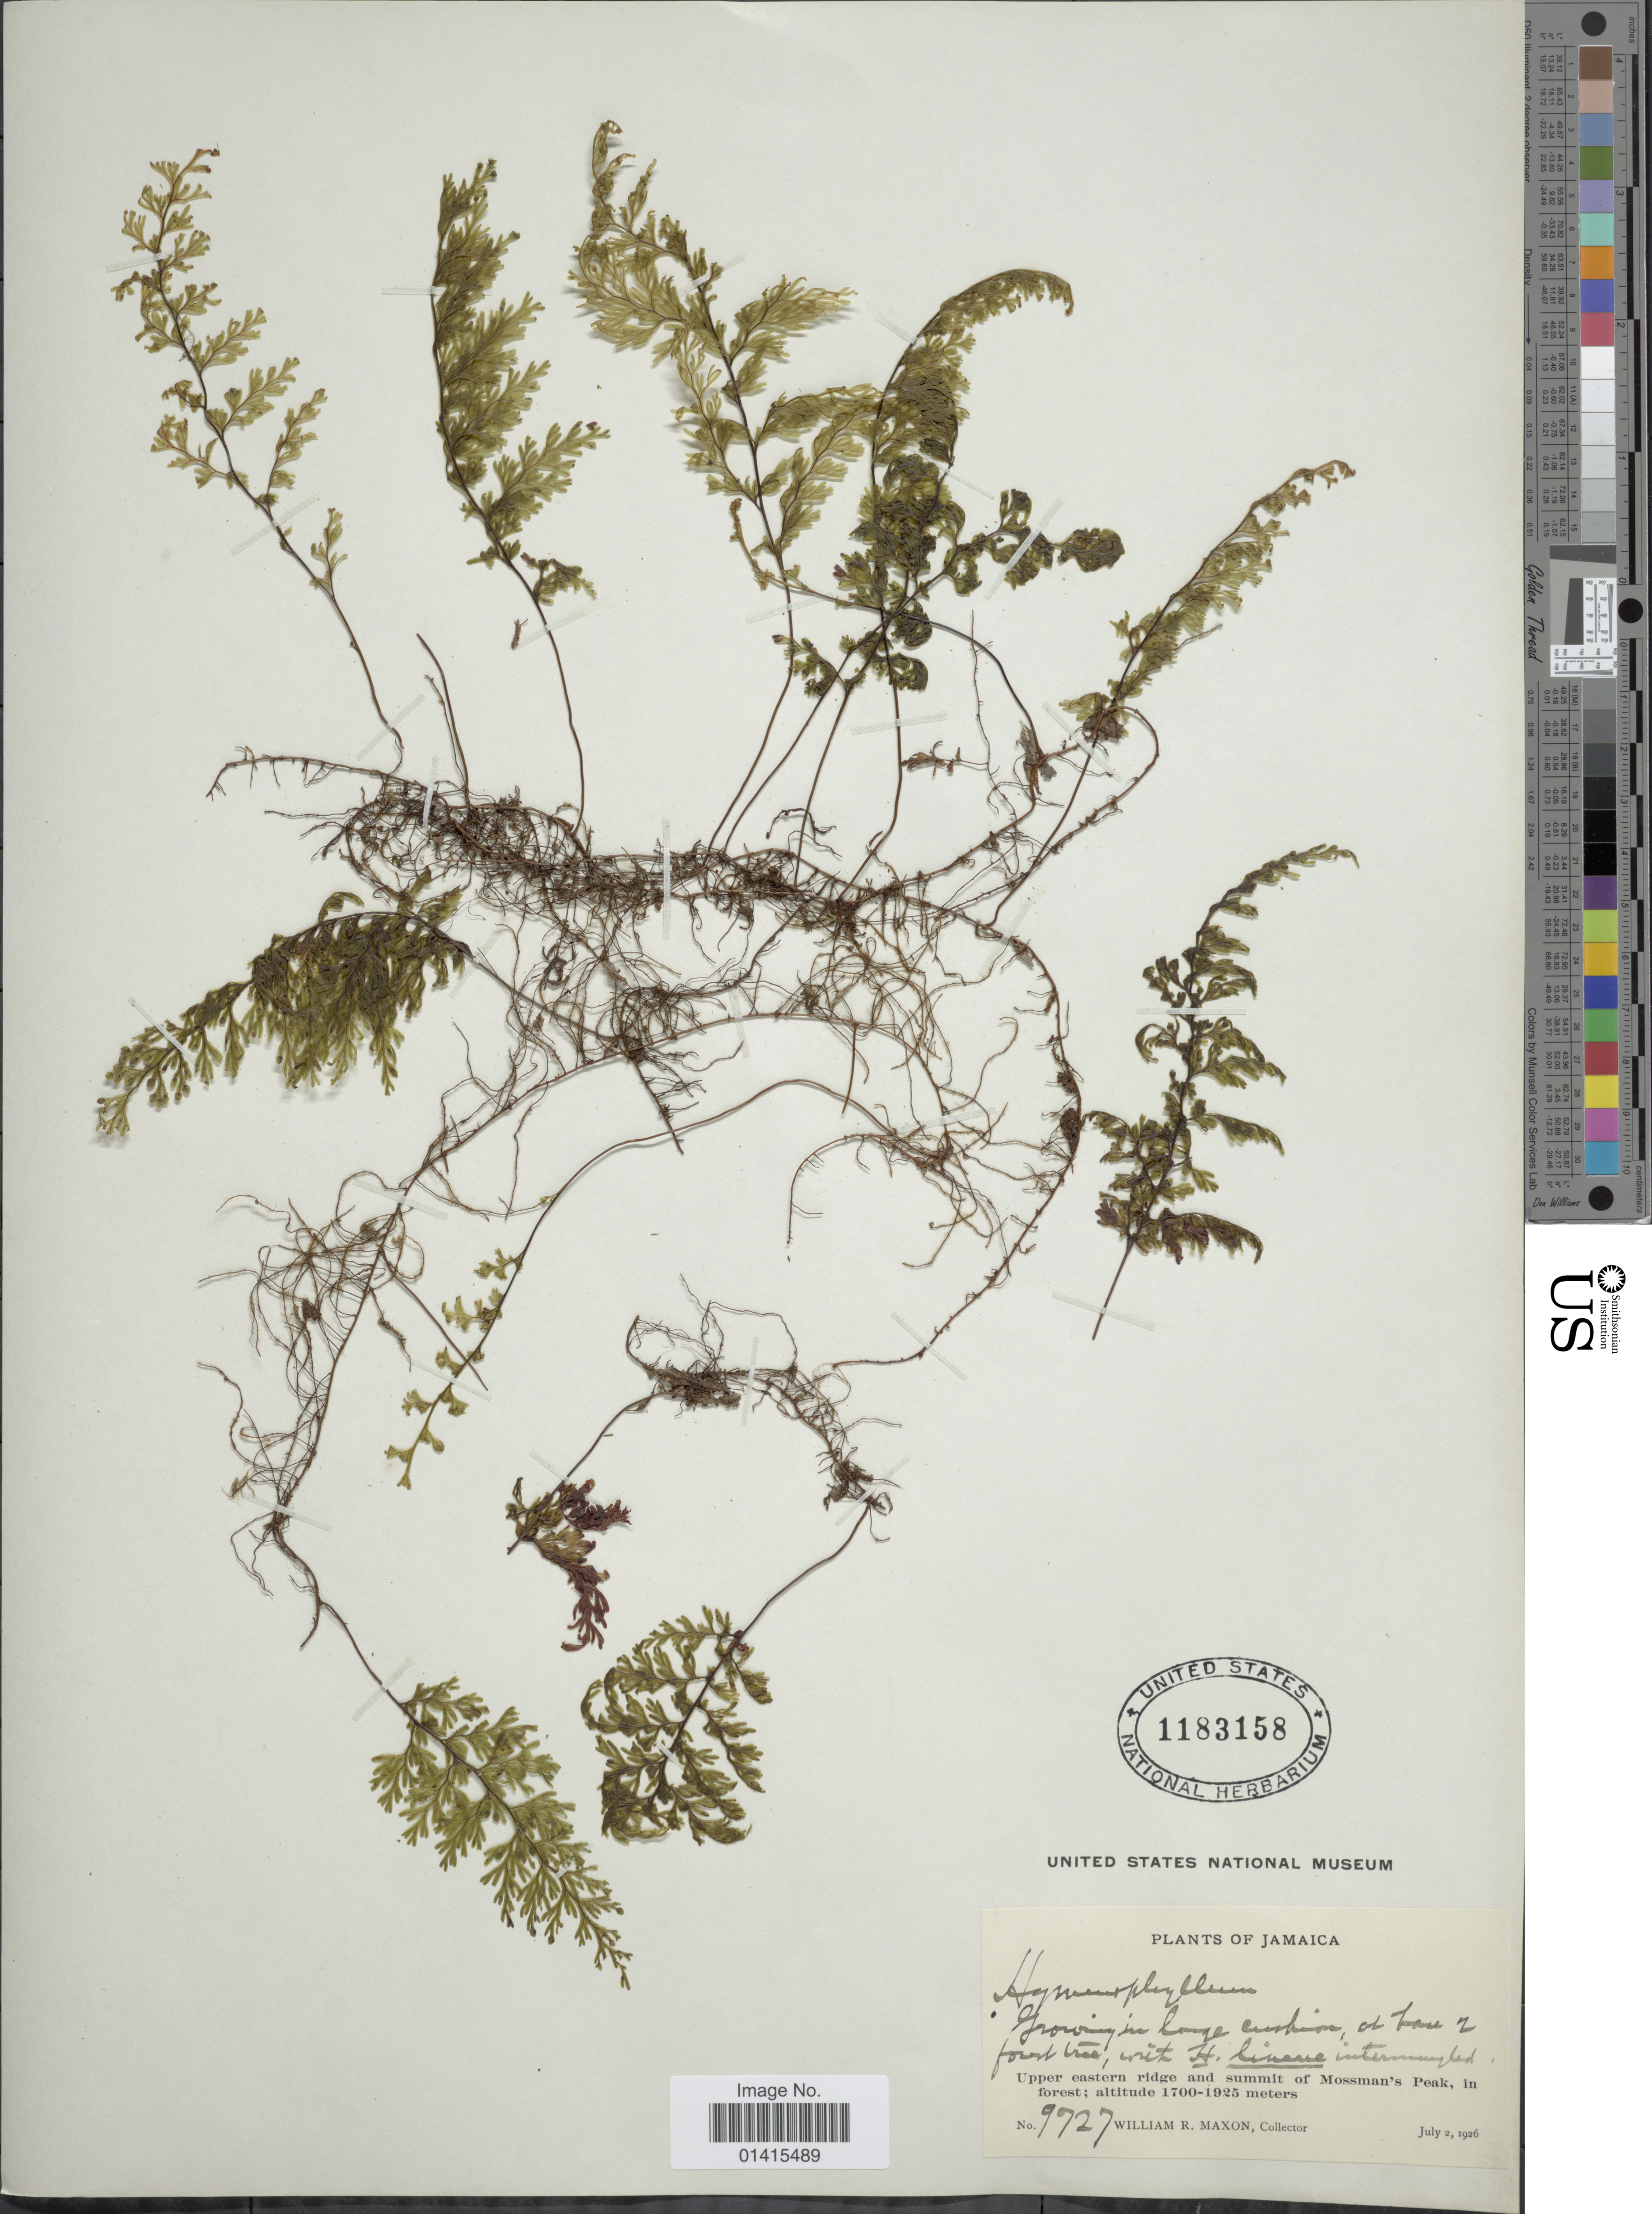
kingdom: Plantae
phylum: Tracheophyta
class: Polypodiopsida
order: Hymenophyllales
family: Hymenophyllaceae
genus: Hymenophyllum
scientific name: Hymenophyllum polyanthos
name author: (Sw.) Sw.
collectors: W. R. Maxon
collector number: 9727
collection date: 1926-07-02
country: Jamaica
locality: Upper eastern ridge and summit of Mossman's Peak, in forest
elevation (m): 1700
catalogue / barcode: US 1183158